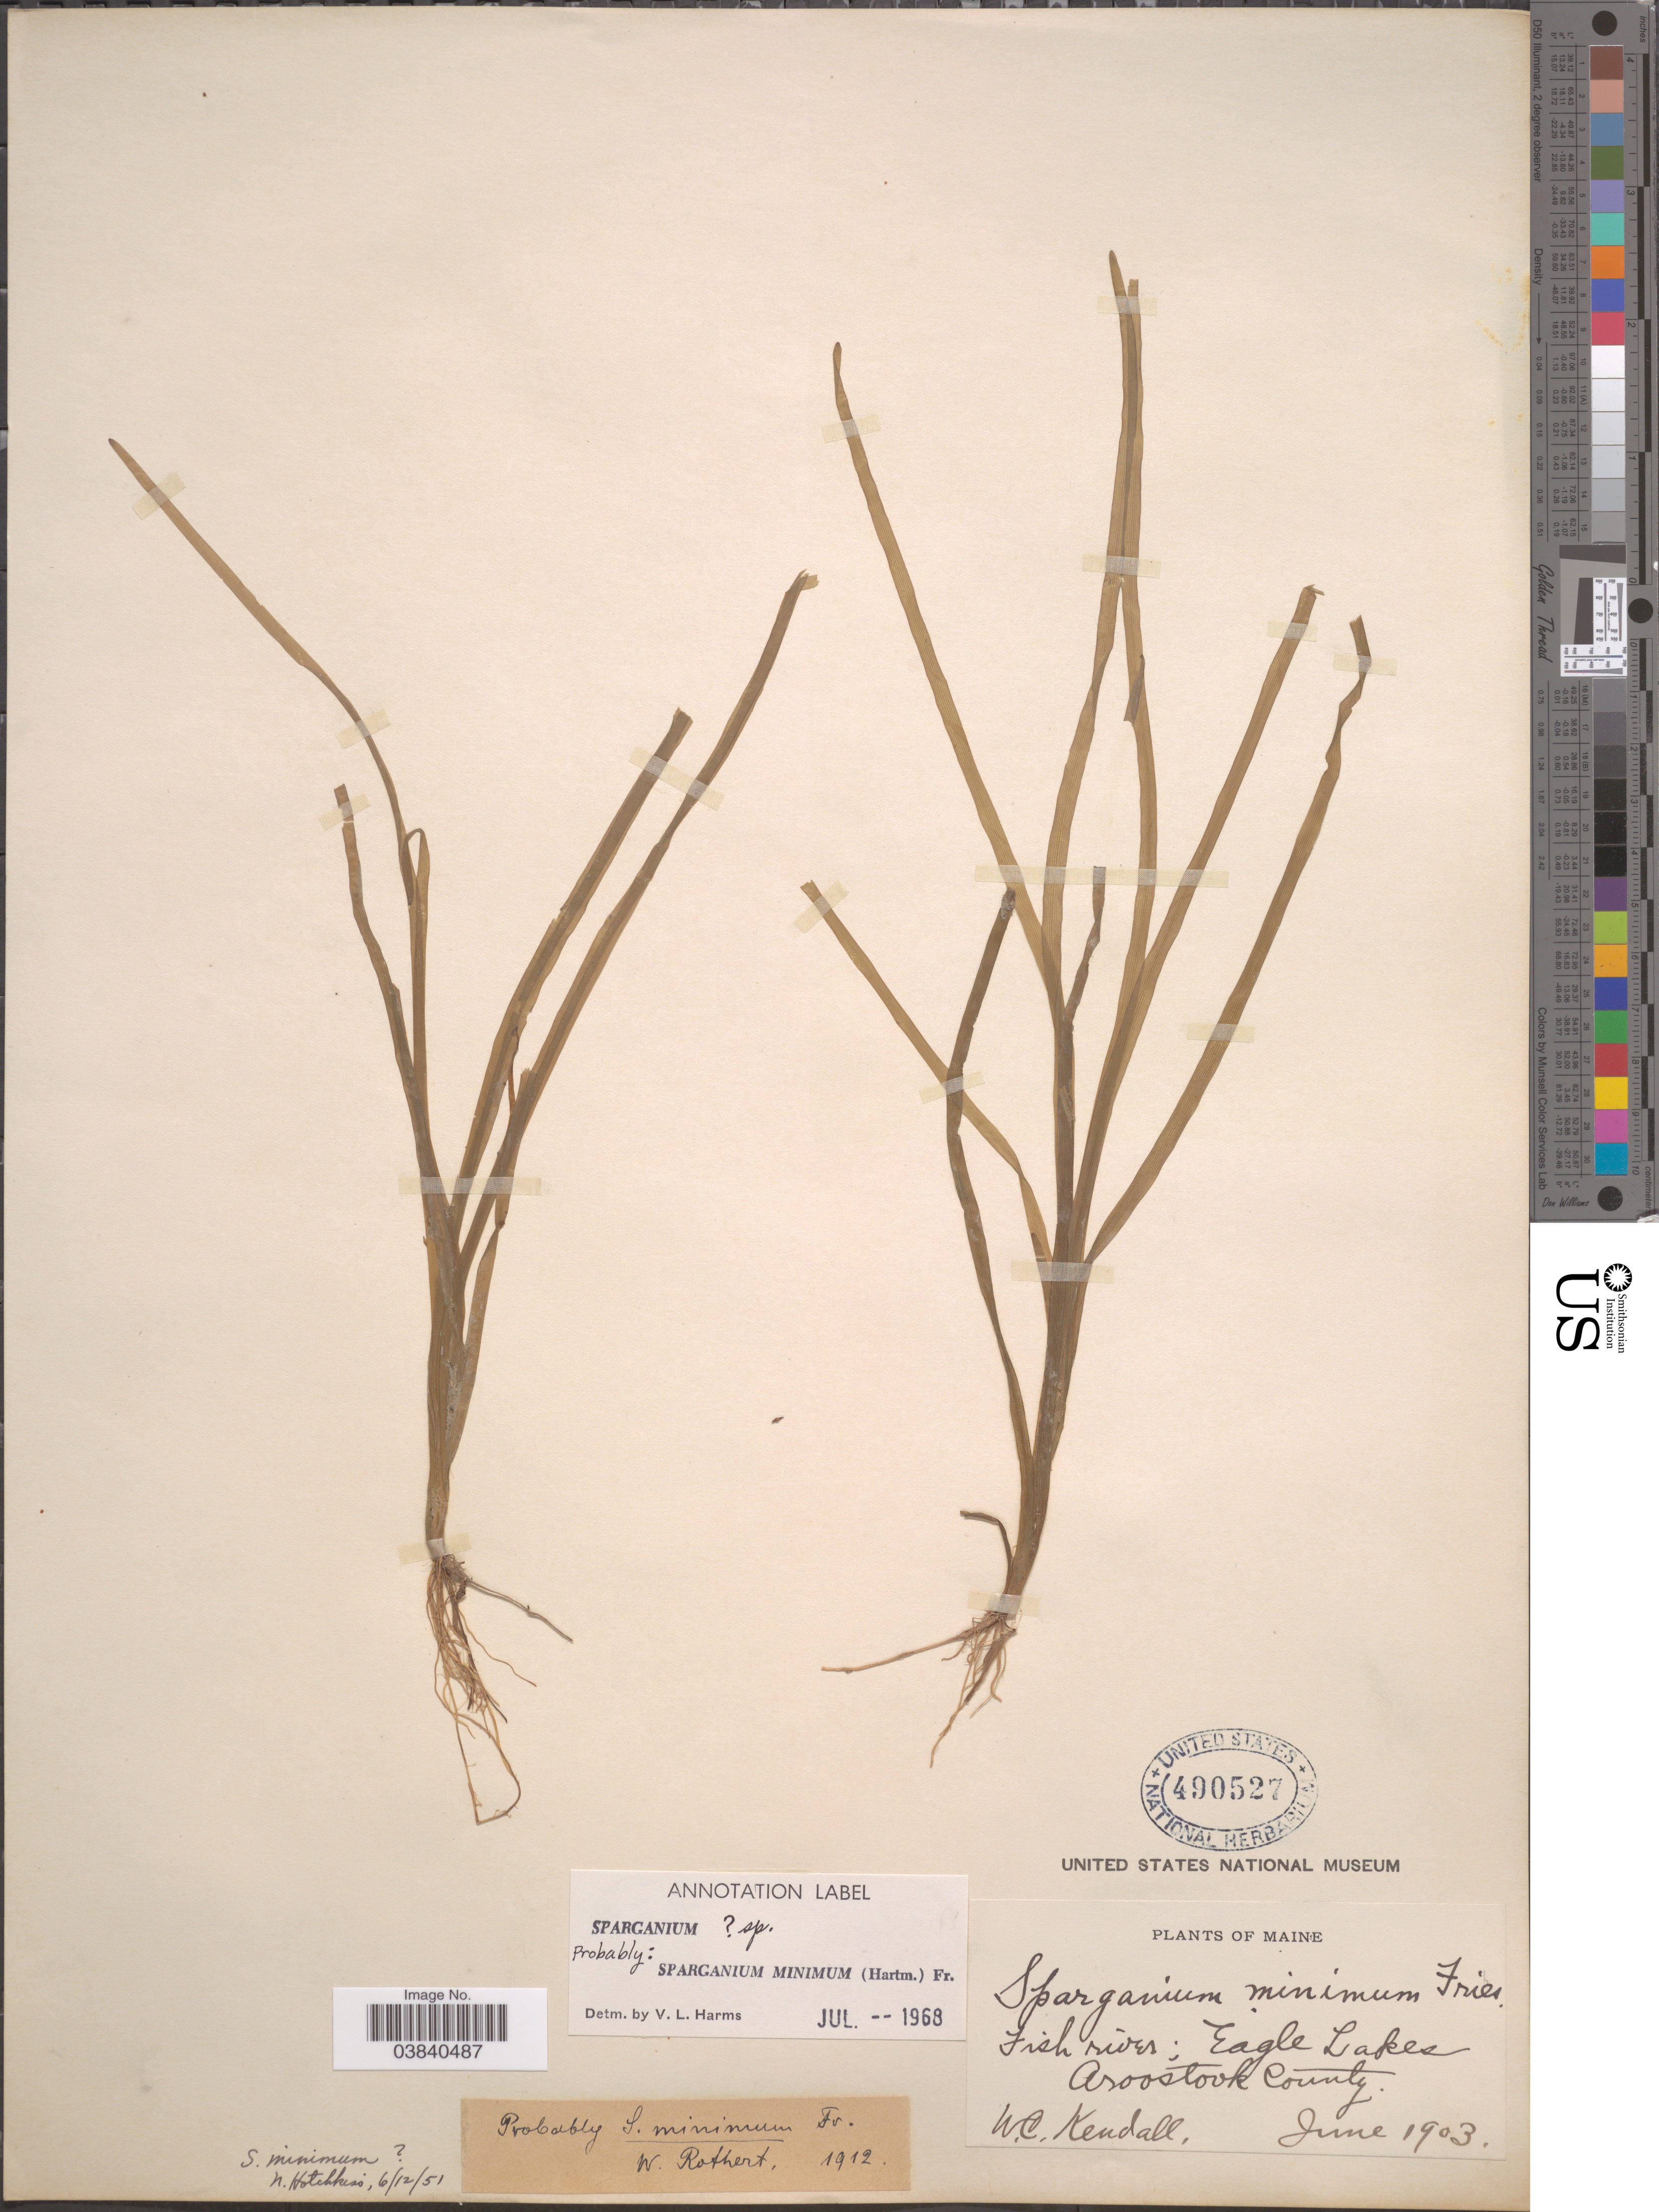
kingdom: Plantae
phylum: Tracheophyta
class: Liliopsida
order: Poales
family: Typhaceae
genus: Sparganium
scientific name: Sparganium minimum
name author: Wallr.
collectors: W. Kendall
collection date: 1903-06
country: United States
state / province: Maine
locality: Fish river; Eagle Lakes. Aroostook County.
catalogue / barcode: US 490527